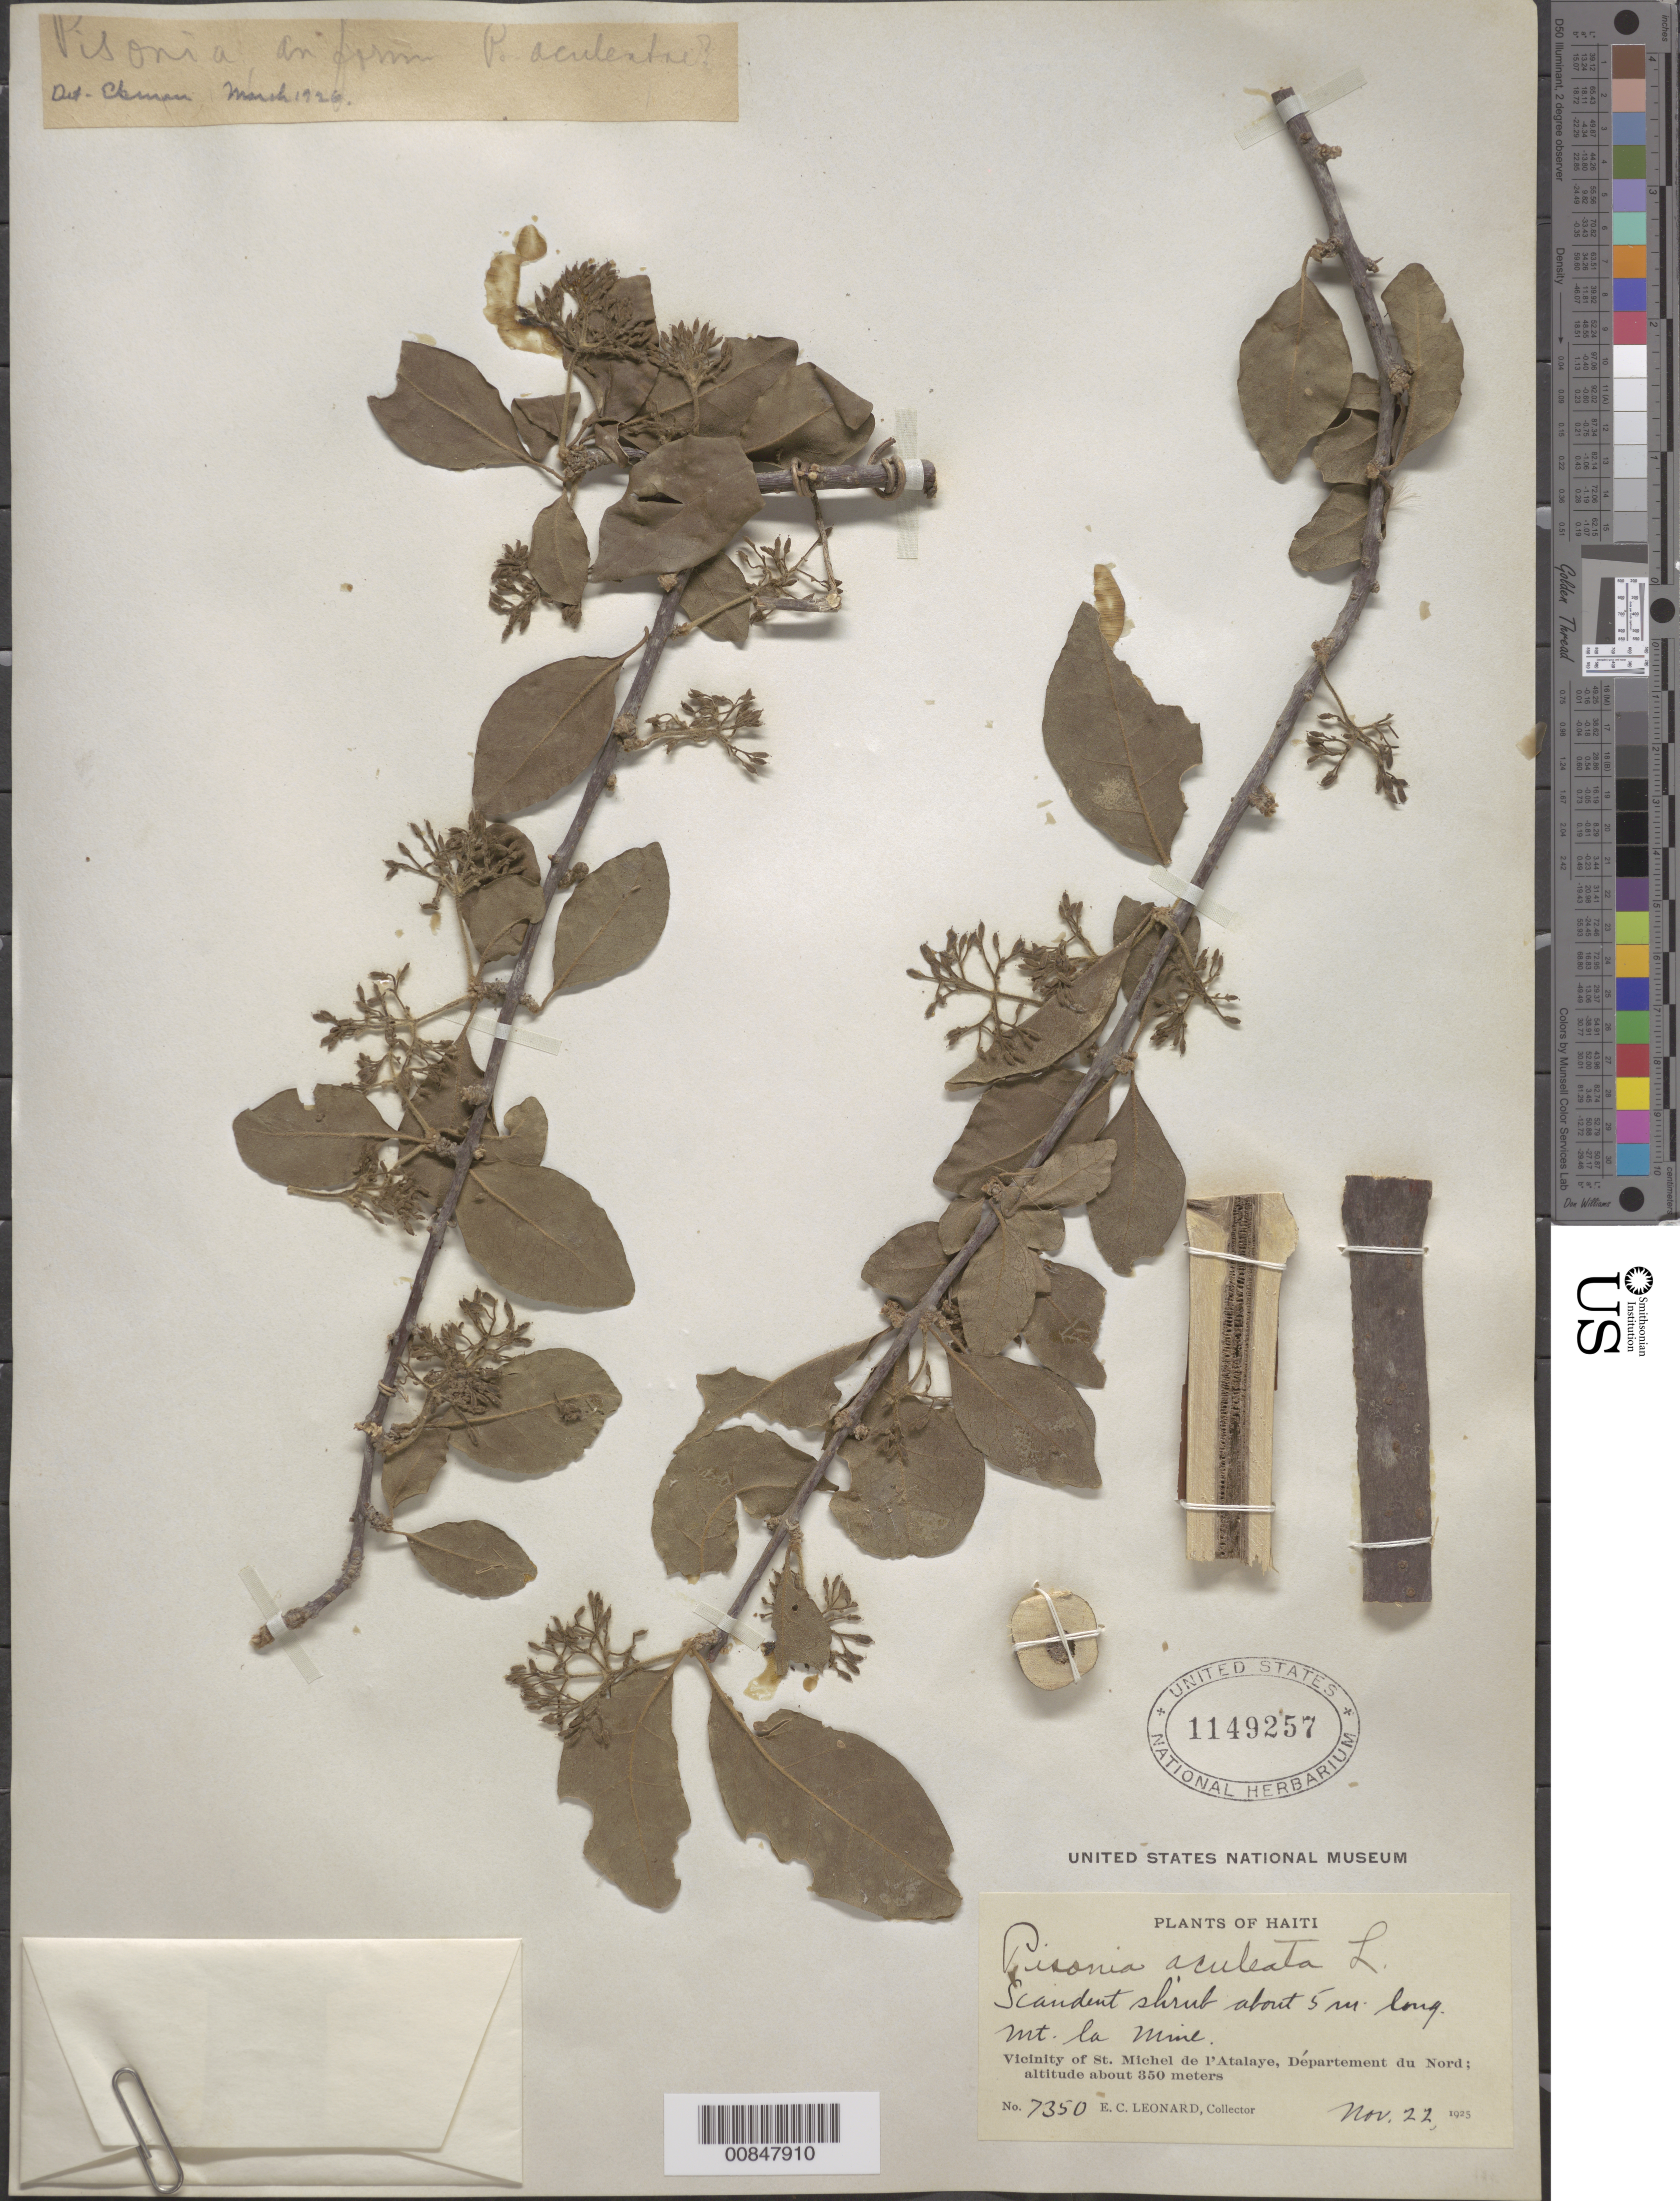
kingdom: Plantae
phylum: Tracheophyta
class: Magnoliopsida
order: Caryophyllales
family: Nyctaginaceae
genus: Pisonia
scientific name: Pisonia aculeata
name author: L.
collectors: E. C. Leonard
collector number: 7350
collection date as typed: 22 Nov 1925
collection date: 1925-11-22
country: Haiti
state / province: Nord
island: Hispaniola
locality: Vicinity of St. Michel de l'Atalaye. Mt. la Mine.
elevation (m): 350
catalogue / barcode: US 1149257